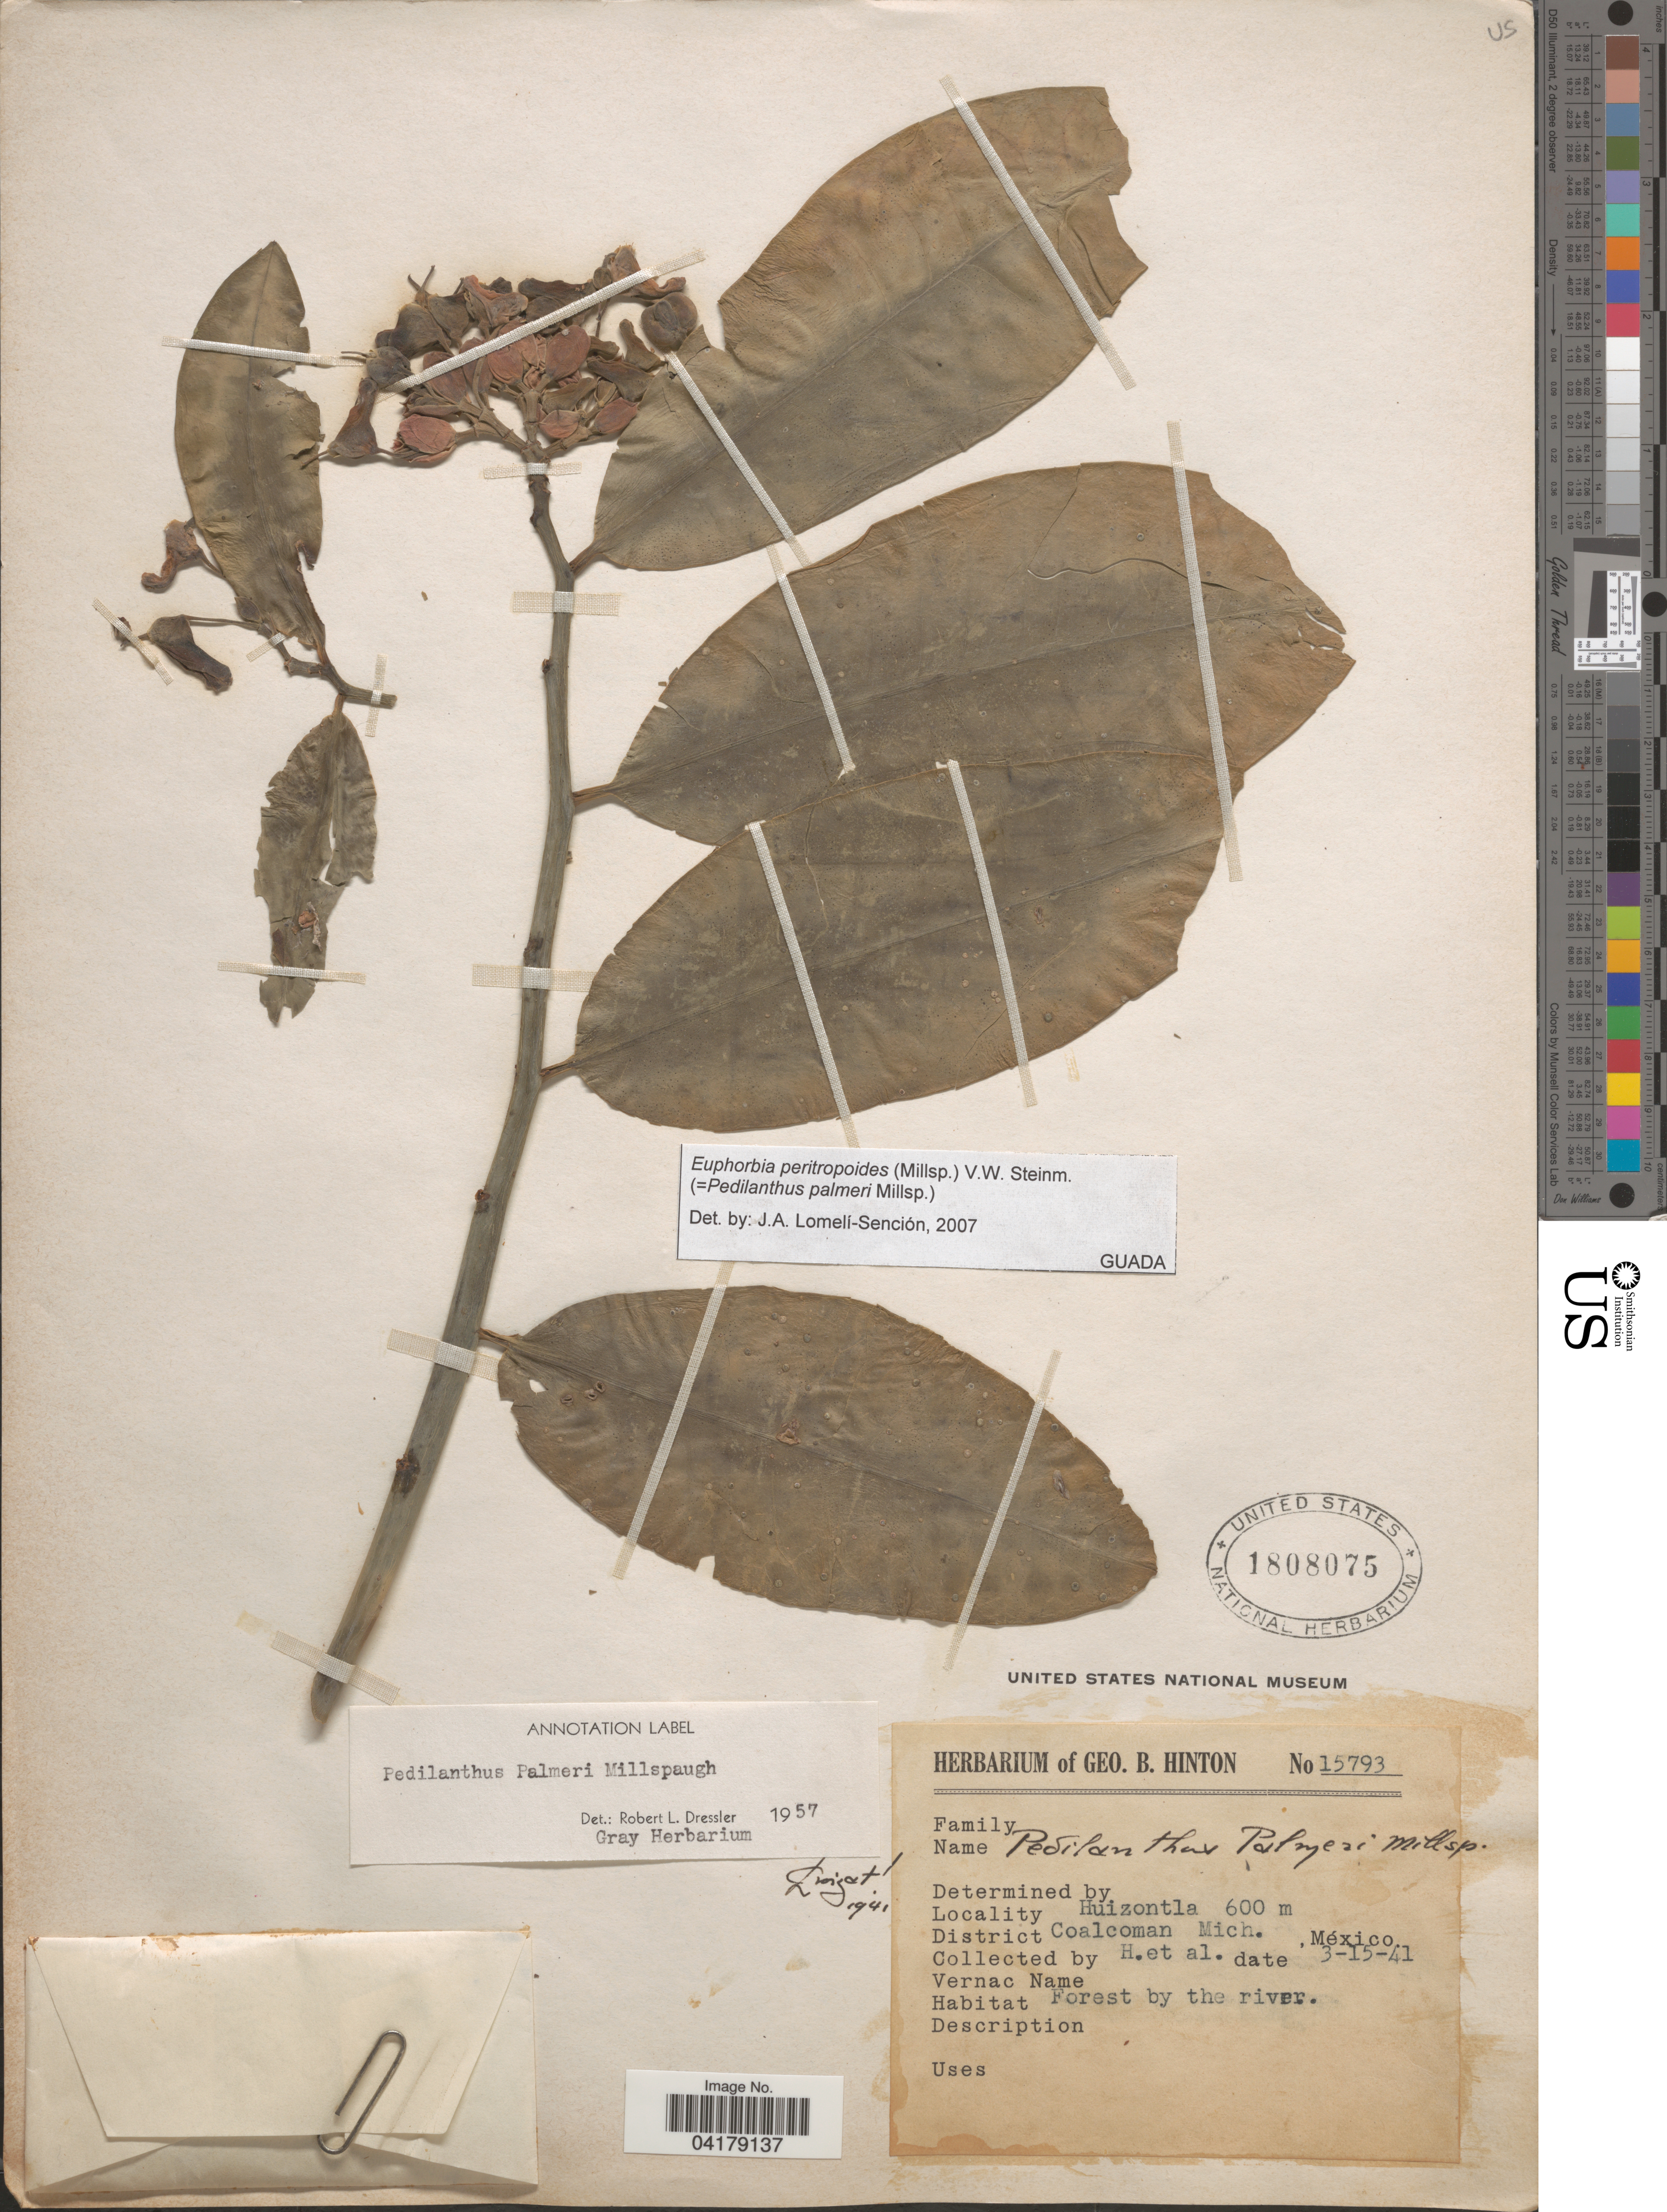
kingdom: Plantae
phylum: Tracheophyta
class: Magnoliopsida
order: Malpighiales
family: Euphorbiaceae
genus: Euphorbia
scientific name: Euphorbia peritropoides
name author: (Millsp.) V.W. Steinm.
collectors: G. B. Hinton & et al.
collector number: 15793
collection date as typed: Transcribed d/m/y: 15/3/41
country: Mexico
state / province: Michoacán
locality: Huizontla. District Coalcoman.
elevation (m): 600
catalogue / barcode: US 1808075